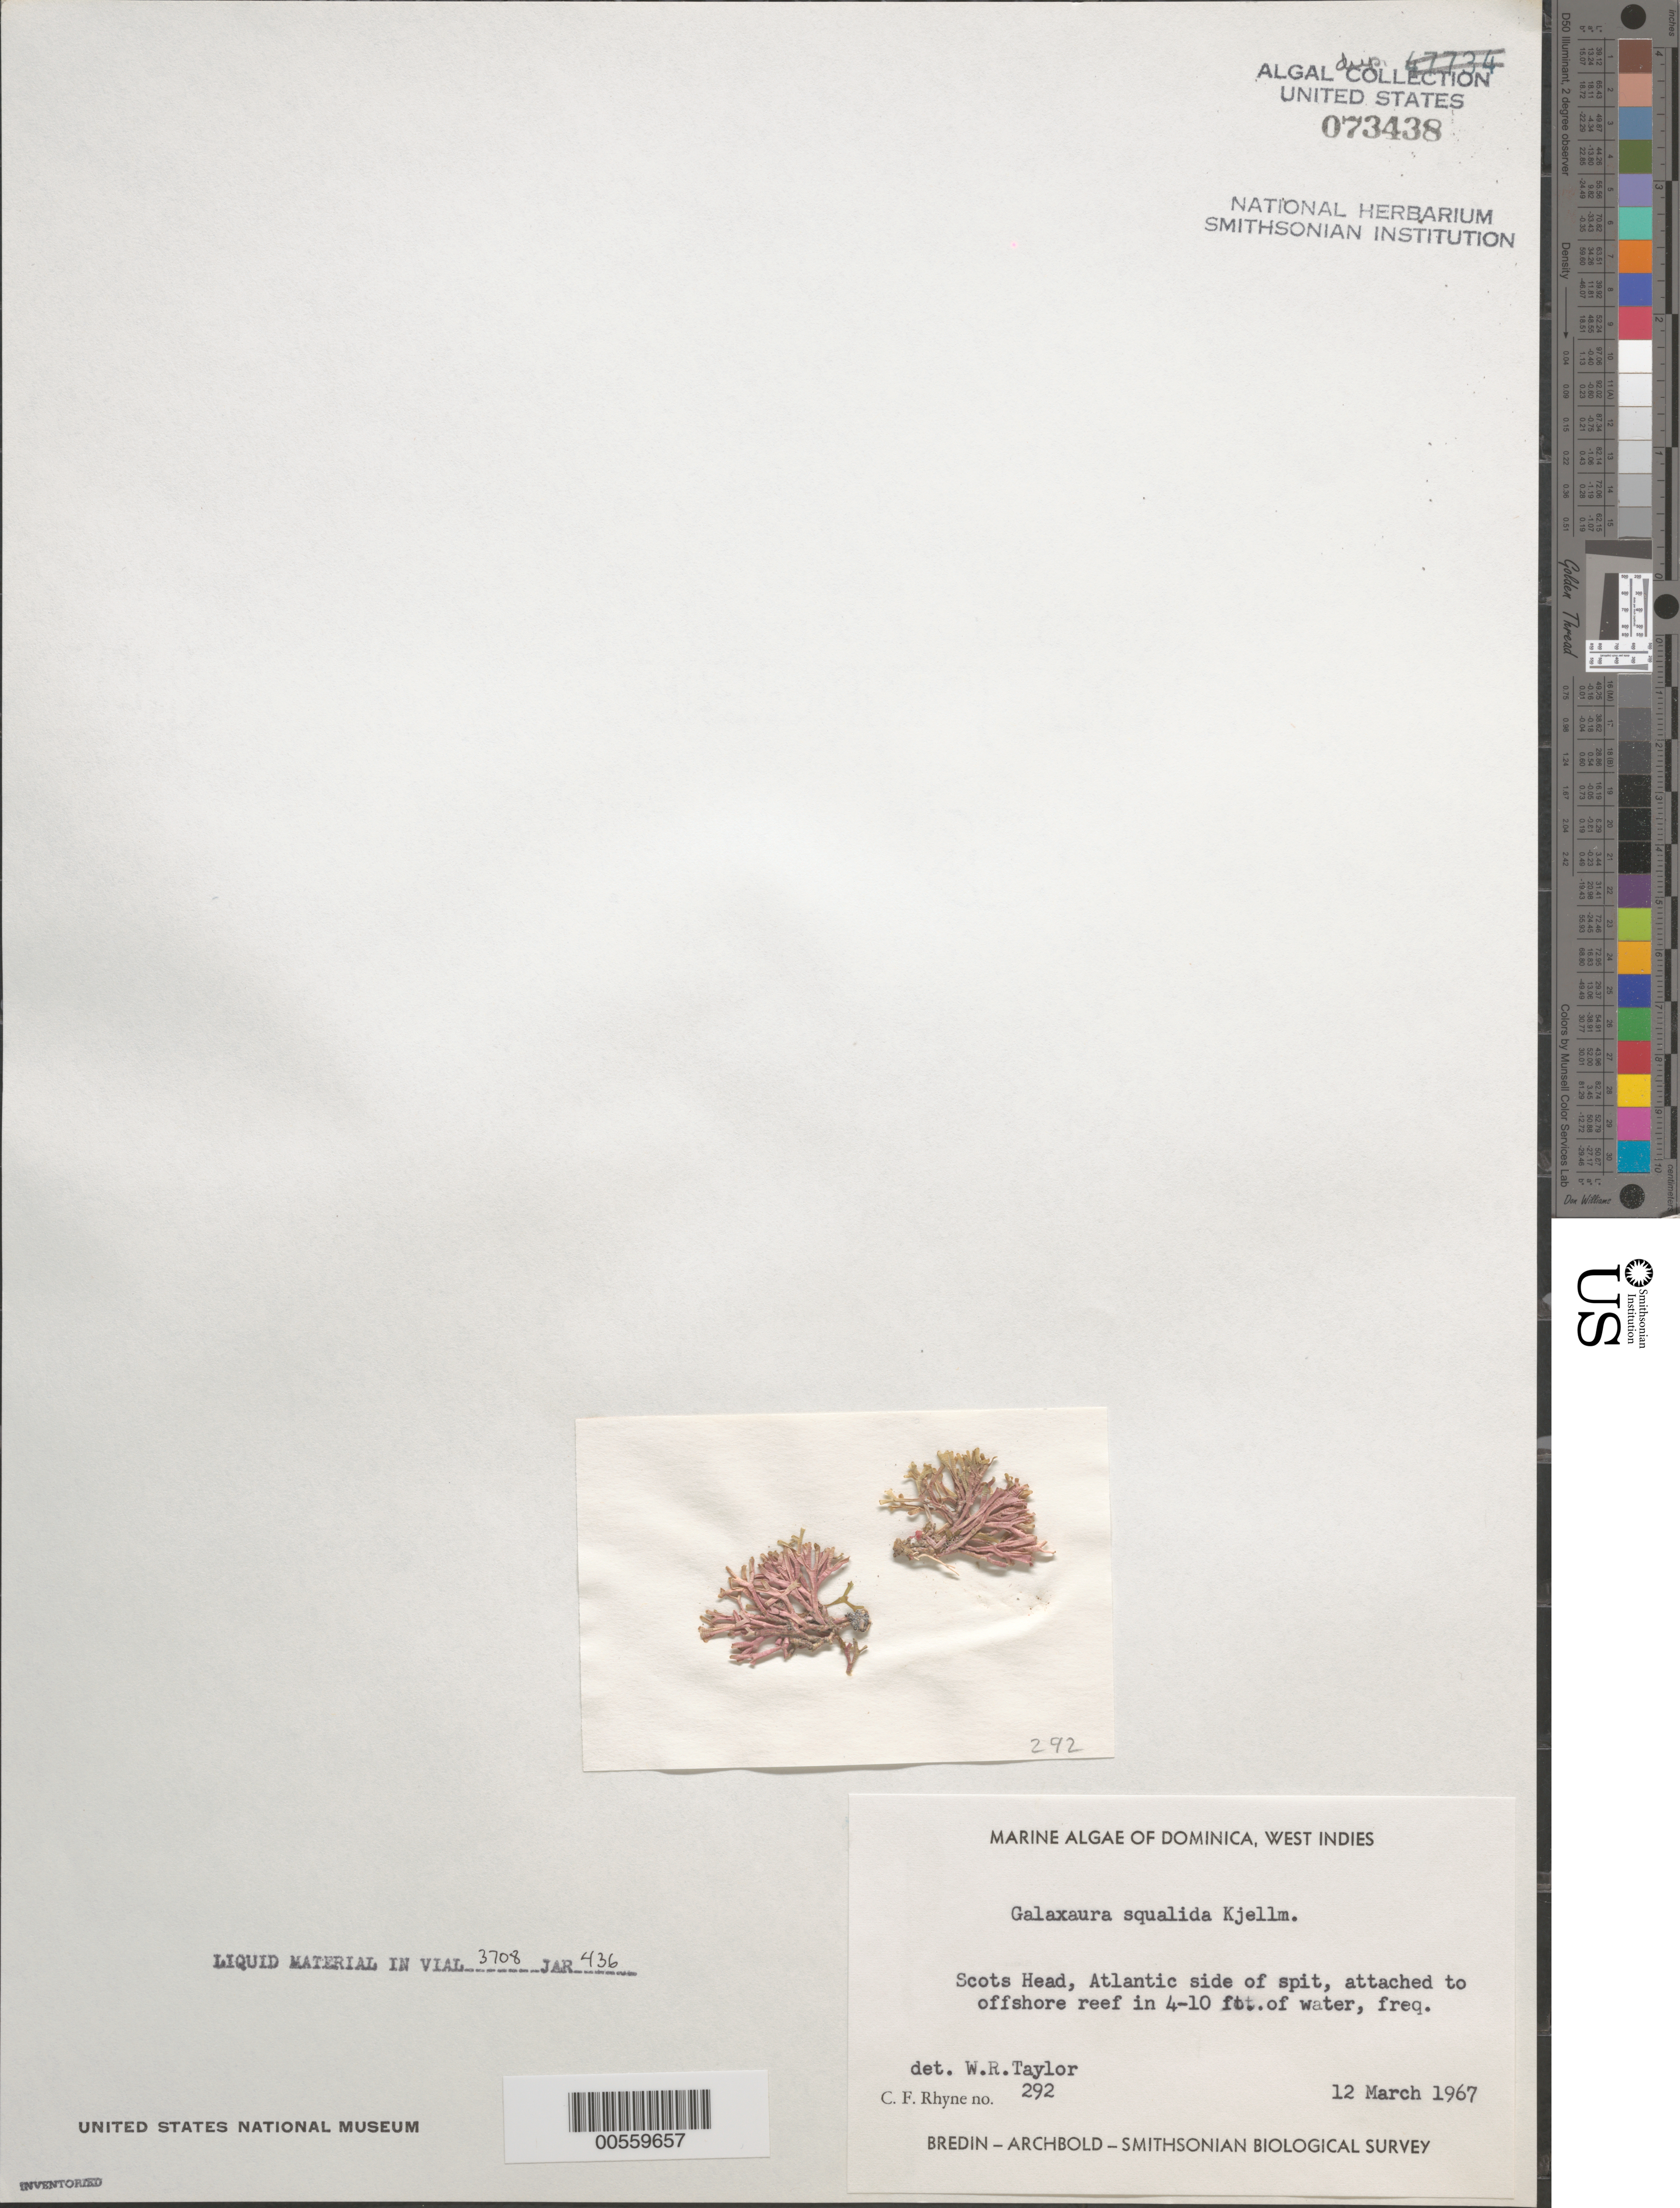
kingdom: Plantae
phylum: Rhodophyta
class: Florideophyceae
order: Nemaliales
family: Galaxauraceae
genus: Galaxaura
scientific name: Galaxaura rugosa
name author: (Ellis & Sol.) J.V.Lamouroux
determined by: Algae name updating Project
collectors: C. Rhyne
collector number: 292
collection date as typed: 12 Mar 1967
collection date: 1967-03-12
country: Dominica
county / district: St. Mark's Parish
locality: Scots Head, Atlantic Ocean side of spit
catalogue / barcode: US 73438